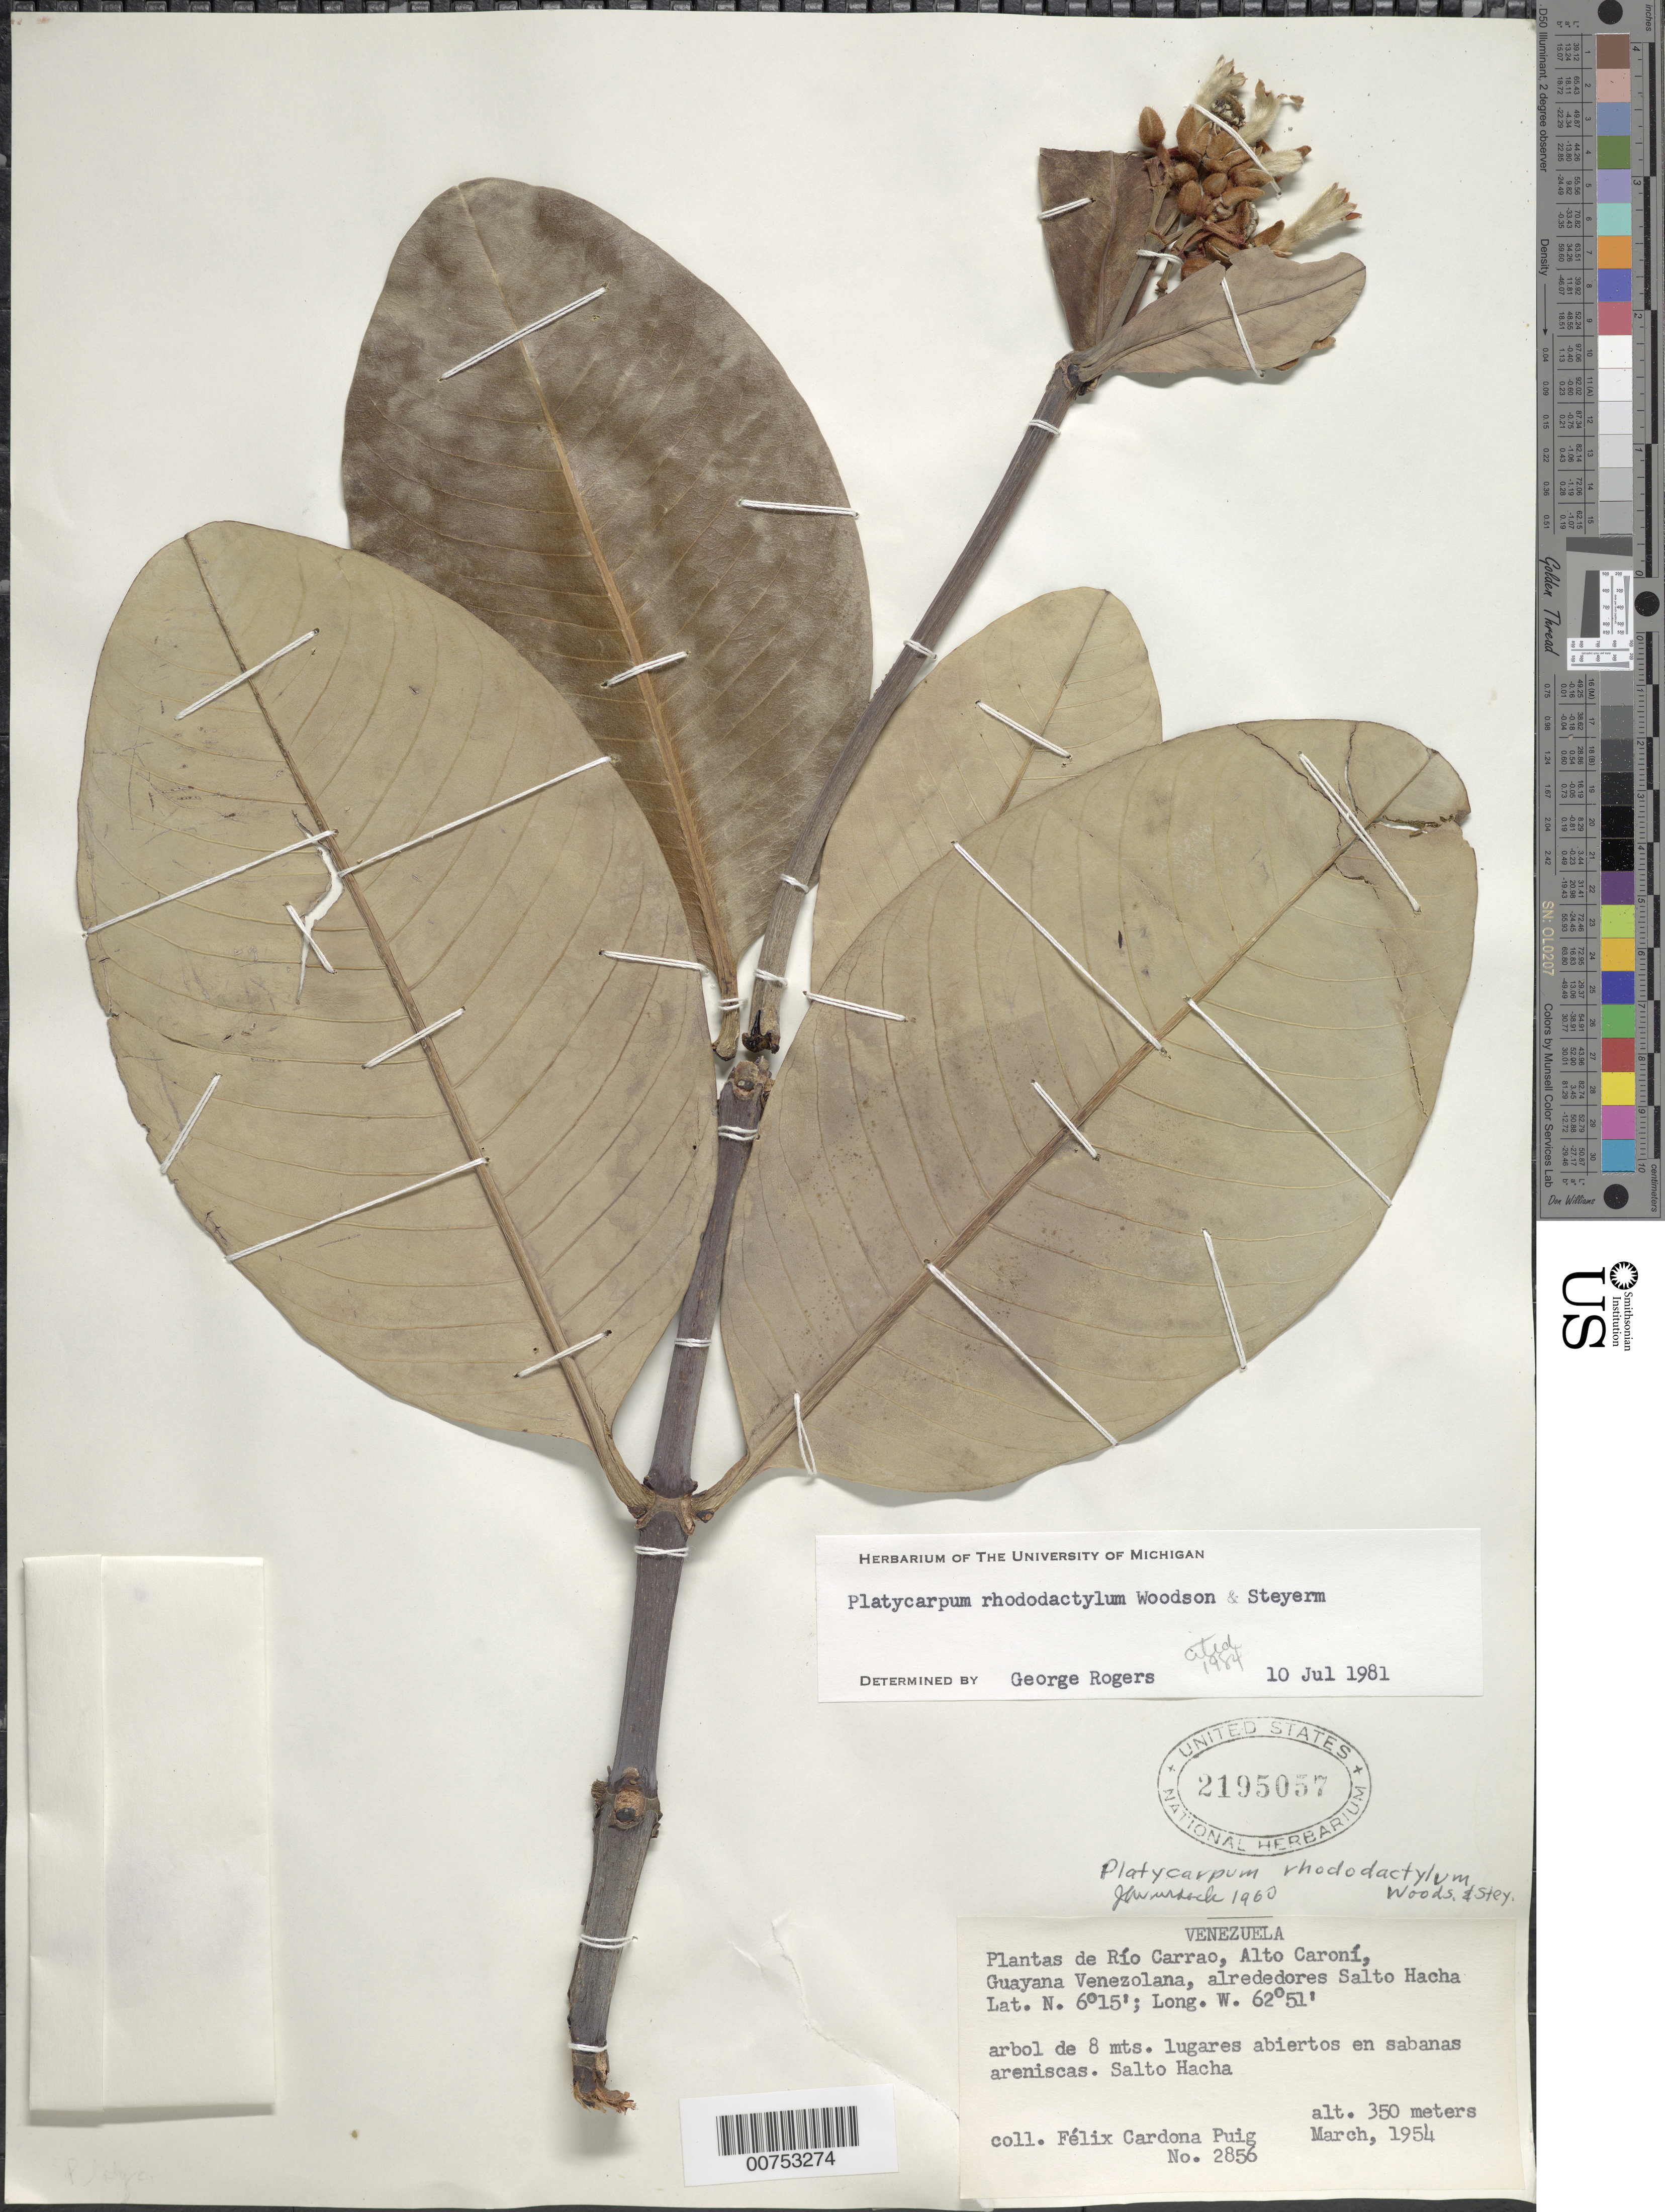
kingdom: Plantae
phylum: Tracheophyta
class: Magnoliopsida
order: Gentianales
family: Rubiaceae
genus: Platycarpum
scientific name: Platycarpum rhododactylum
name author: Woodson & Steyerm.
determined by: Rogers, G.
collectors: F. Cardona Puig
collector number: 2856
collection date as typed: Mar-54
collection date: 1954-03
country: Venezuela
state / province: Bolívar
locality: Alto Río Caroni, Rio Carrao, Salto Hacha, Guayana Venezolana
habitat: Sabanas areniscas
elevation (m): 350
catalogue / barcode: US 2195057